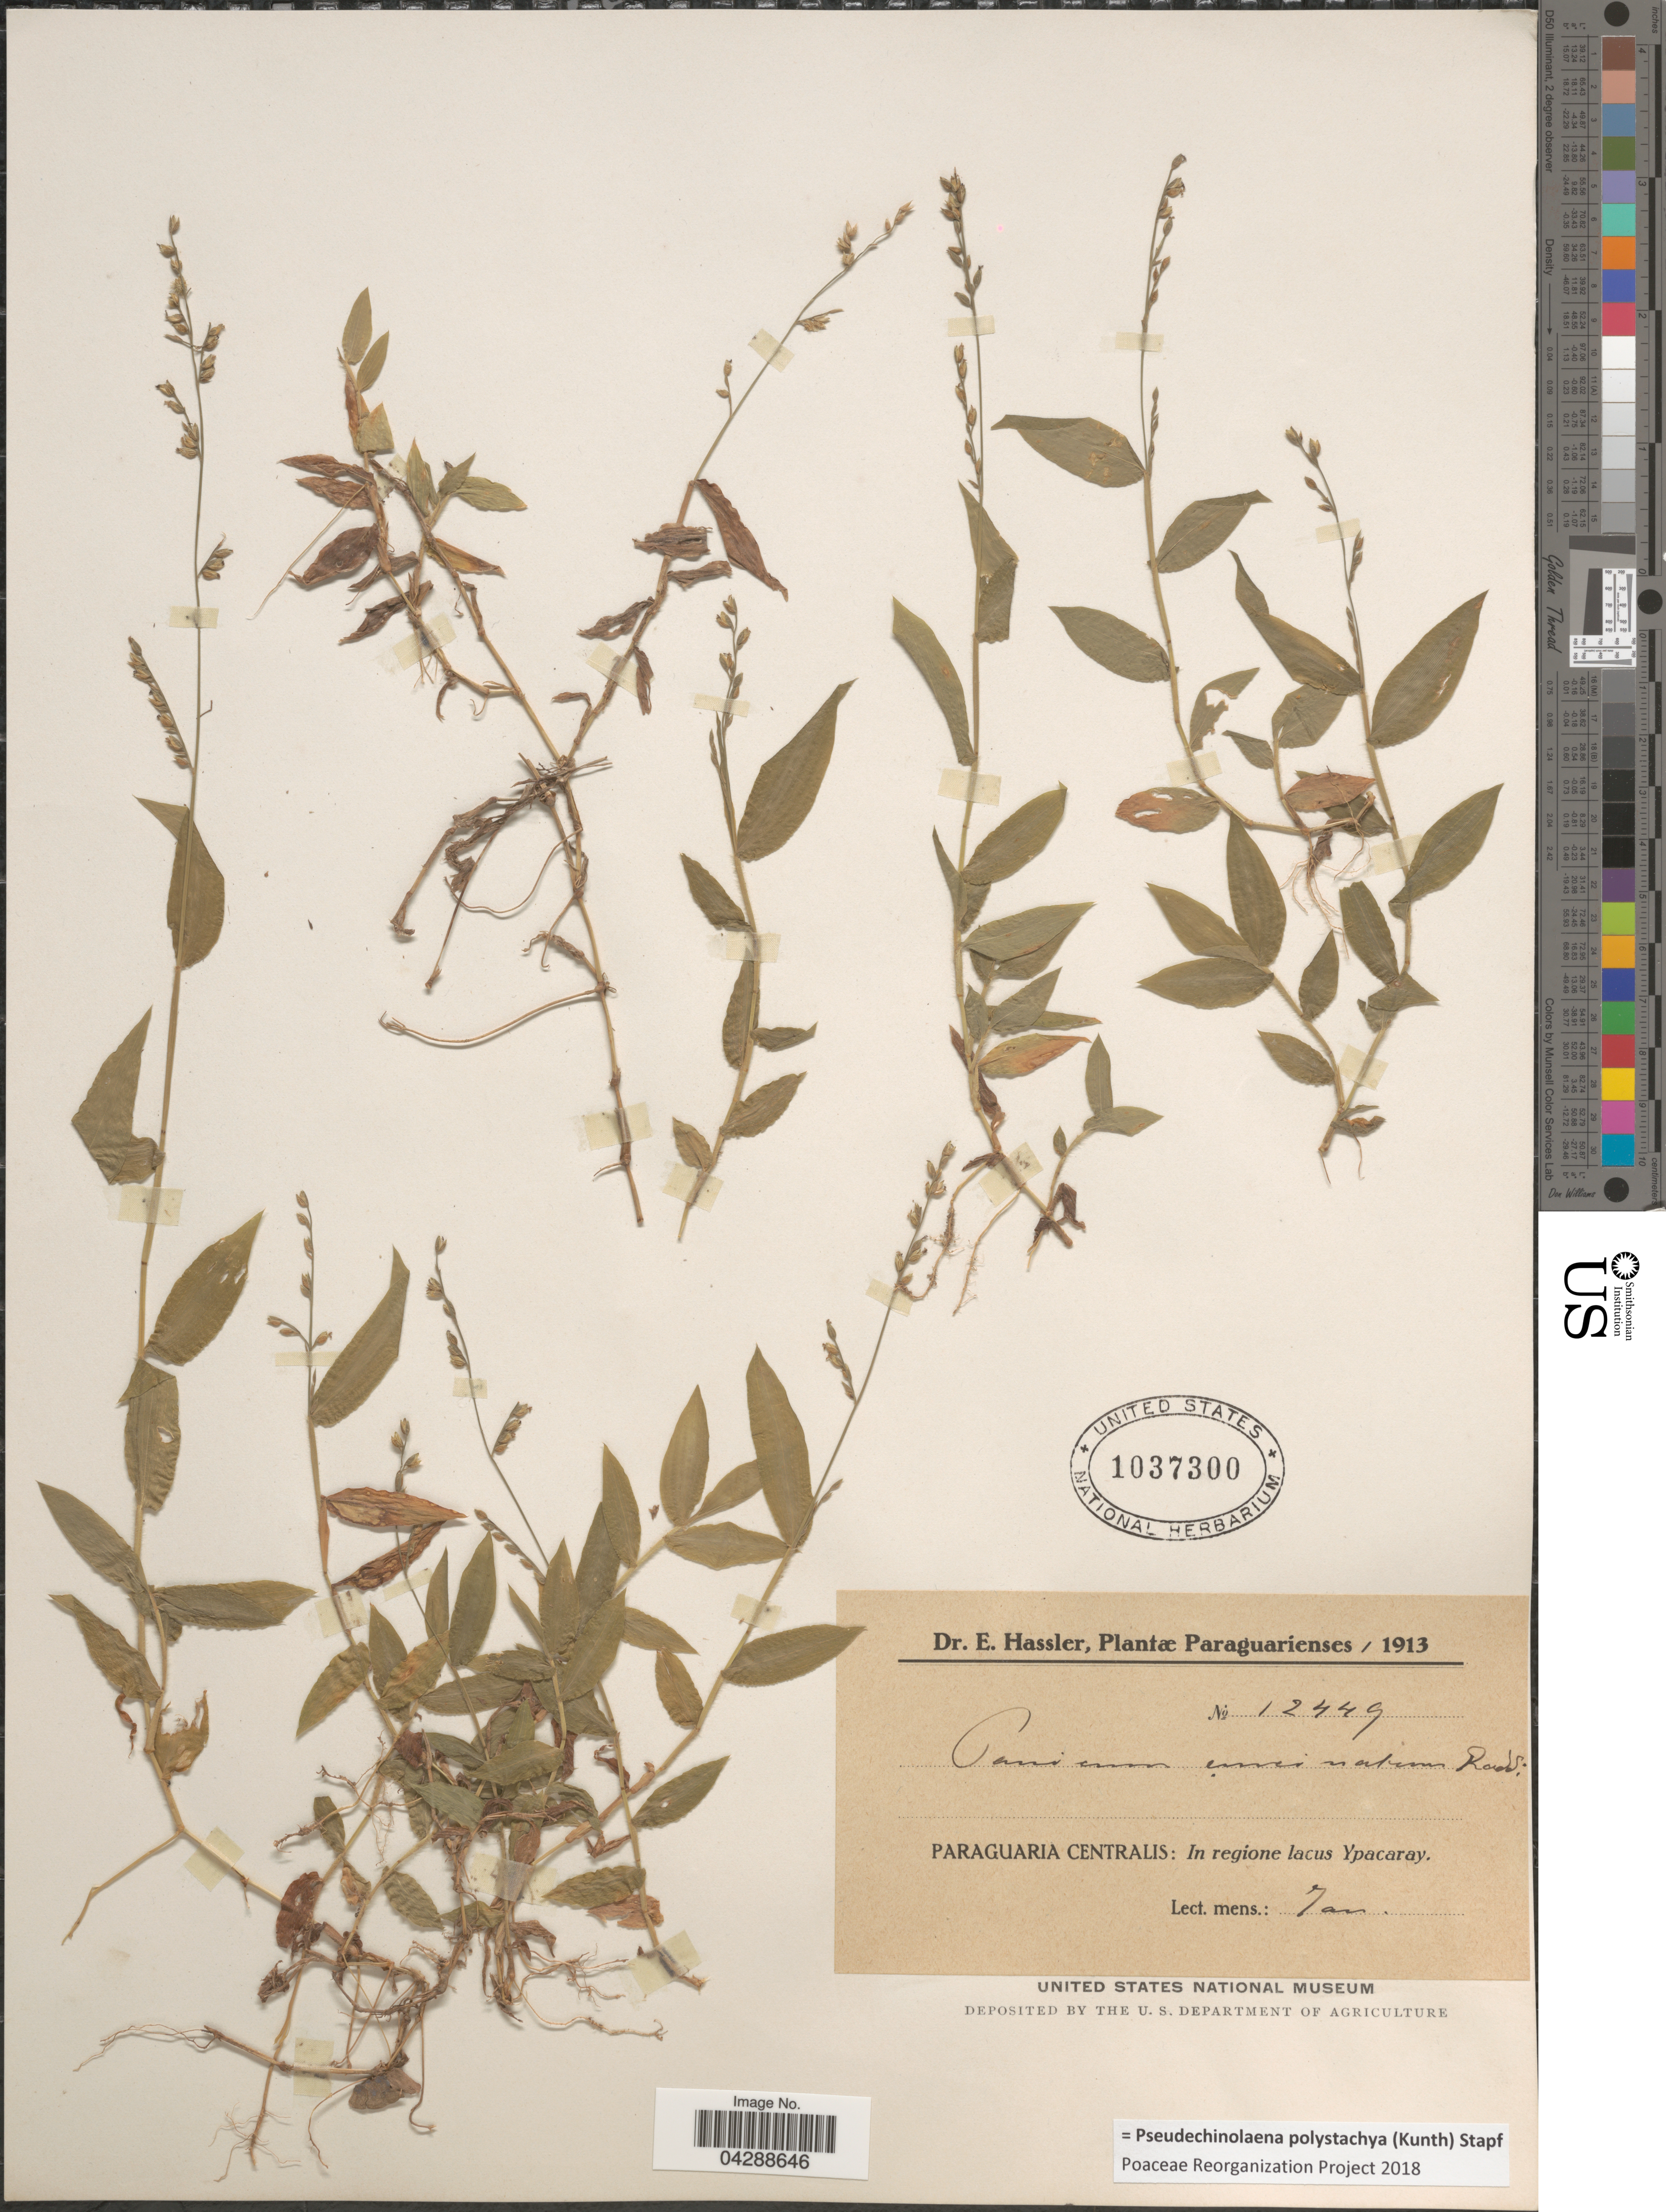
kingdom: Plantae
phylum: Tracheophyta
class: Liliopsida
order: Poales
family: Poaceae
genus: Pseudechinolaena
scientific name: Pseudechinolaena polystachya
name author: (Kunth) Stapf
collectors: E. Hassler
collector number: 12449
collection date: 1913-01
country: Paraguay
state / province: Paraguari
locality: Paraguaria Centralis: In regione lacus Ypacaray.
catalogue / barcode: US 1037300